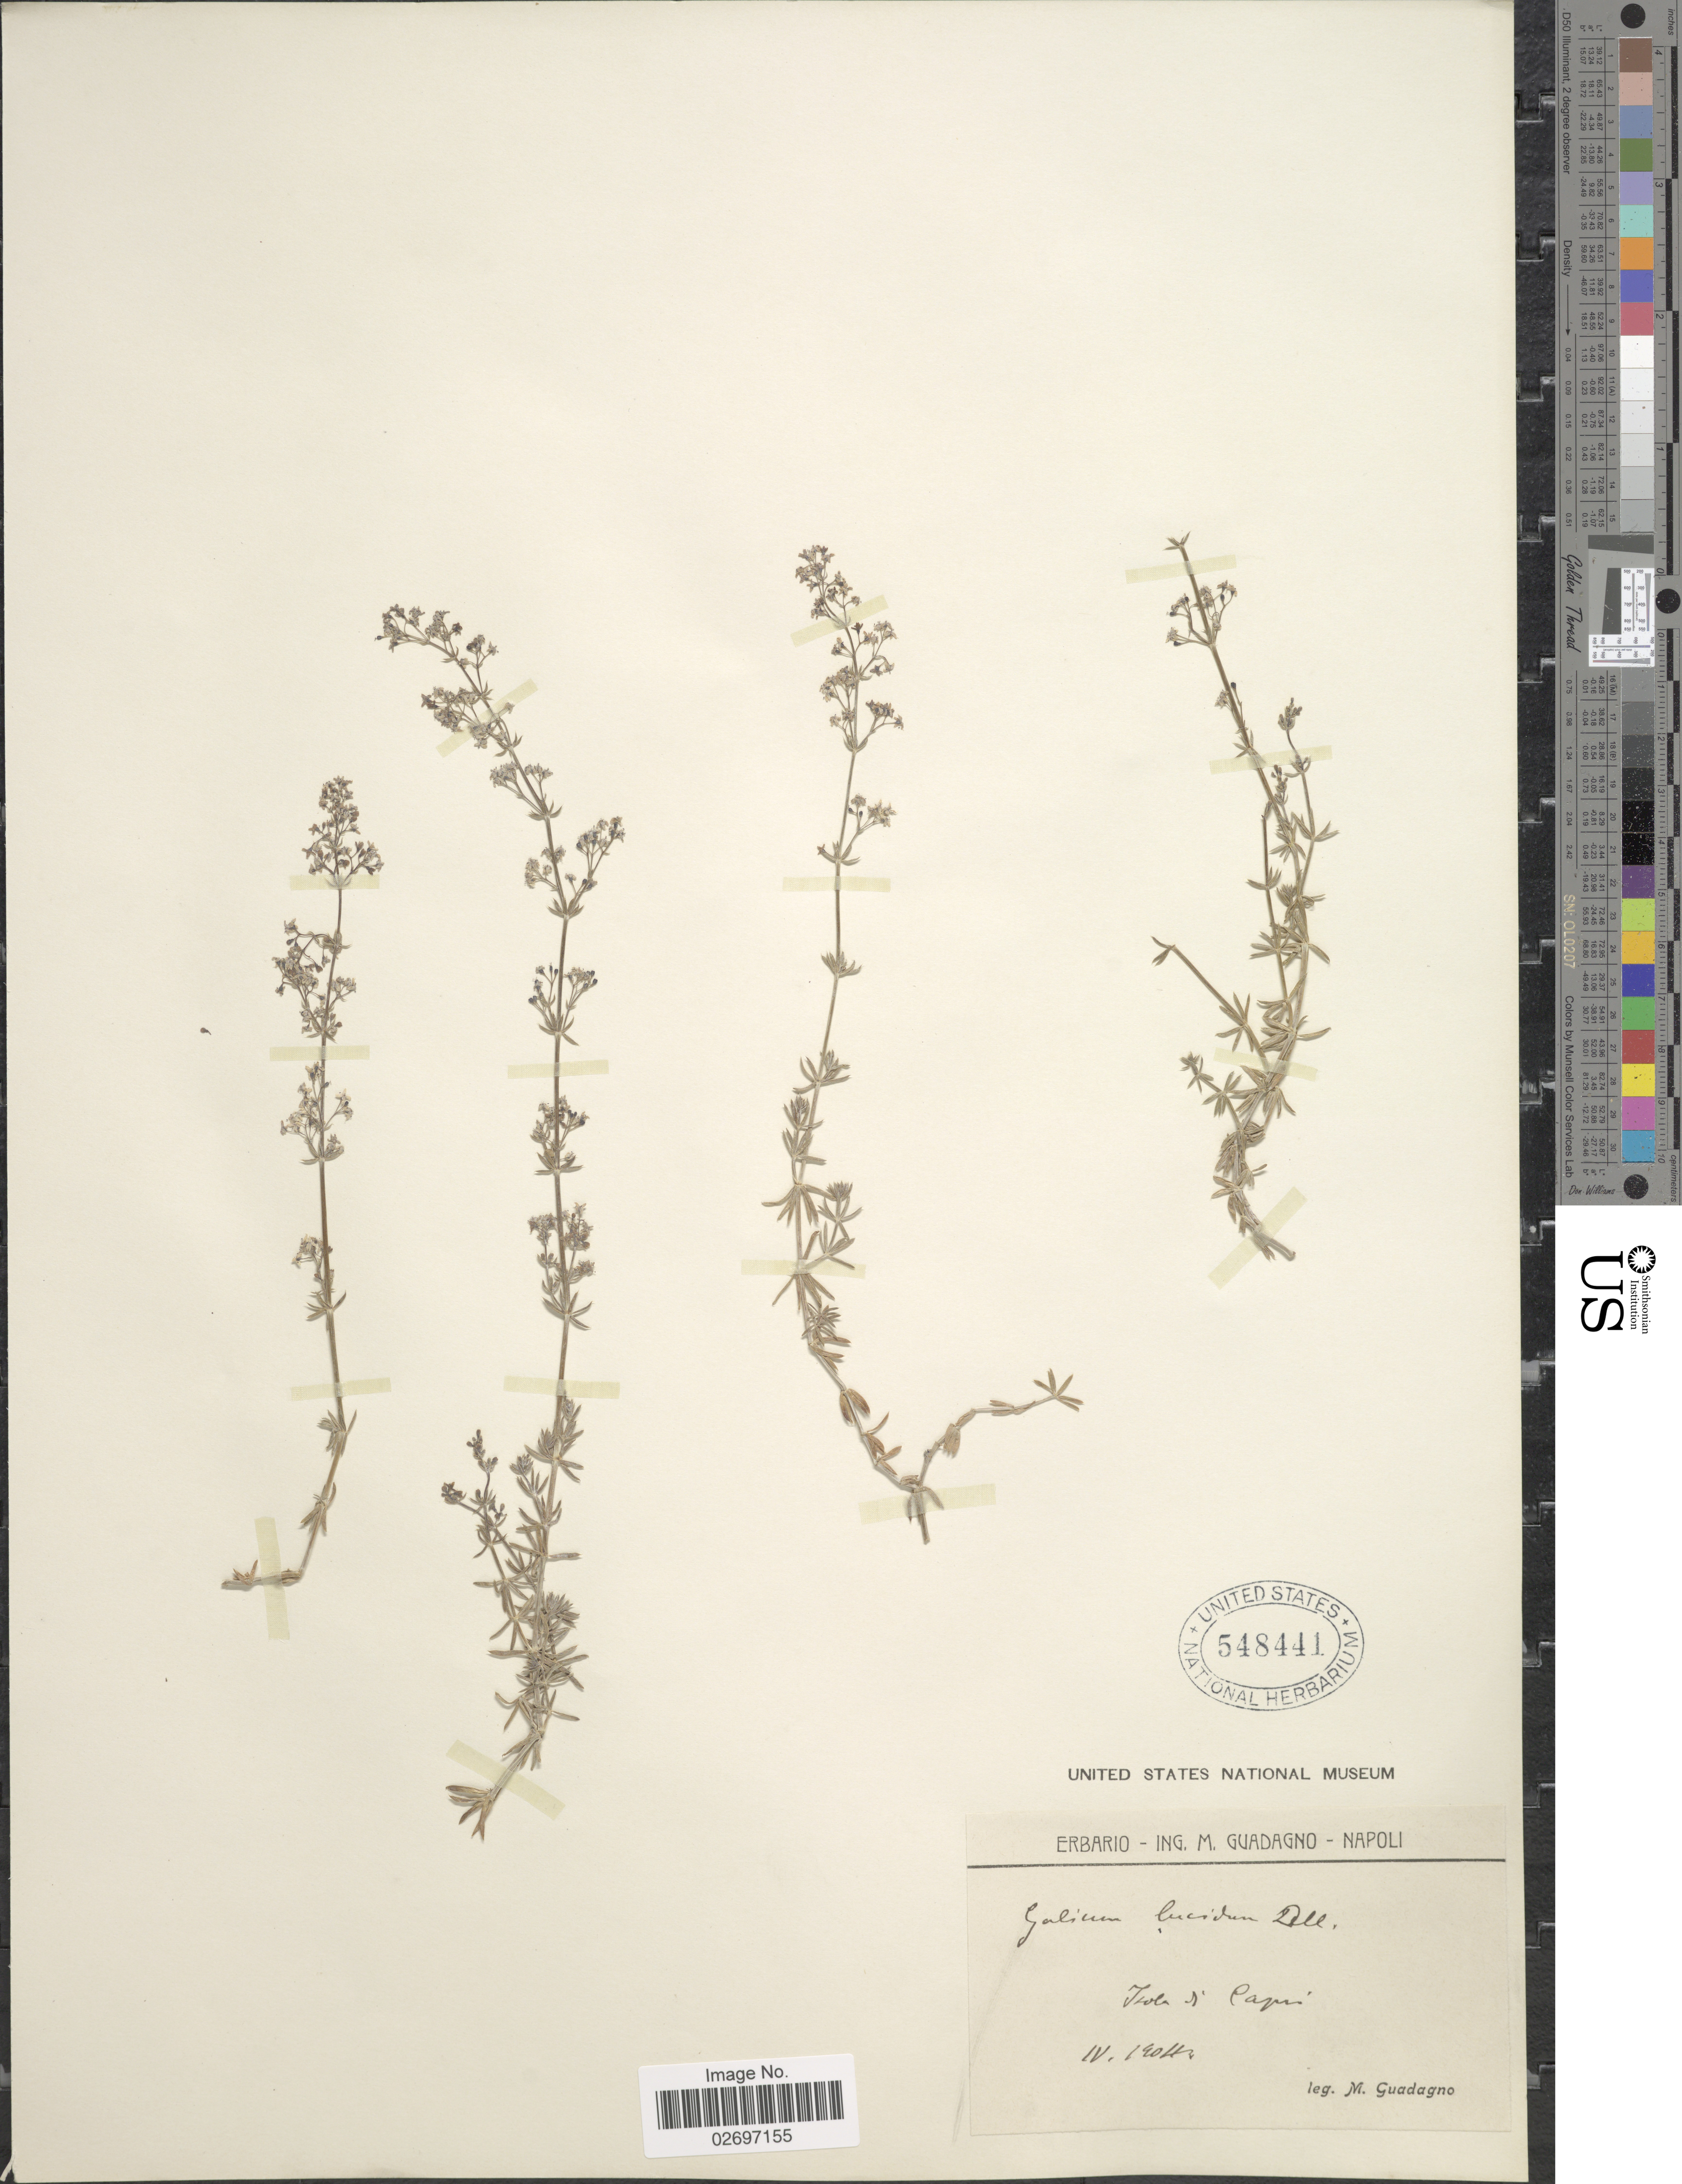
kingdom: Plantae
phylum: Tracheophyta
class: Magnoliopsida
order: Gentianales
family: Rubiaceae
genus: Galium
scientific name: Galium lucidum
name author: All.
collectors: M. Guadagno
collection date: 1904-04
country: Italy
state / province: Campania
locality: Isola di Capri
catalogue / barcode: US 548441